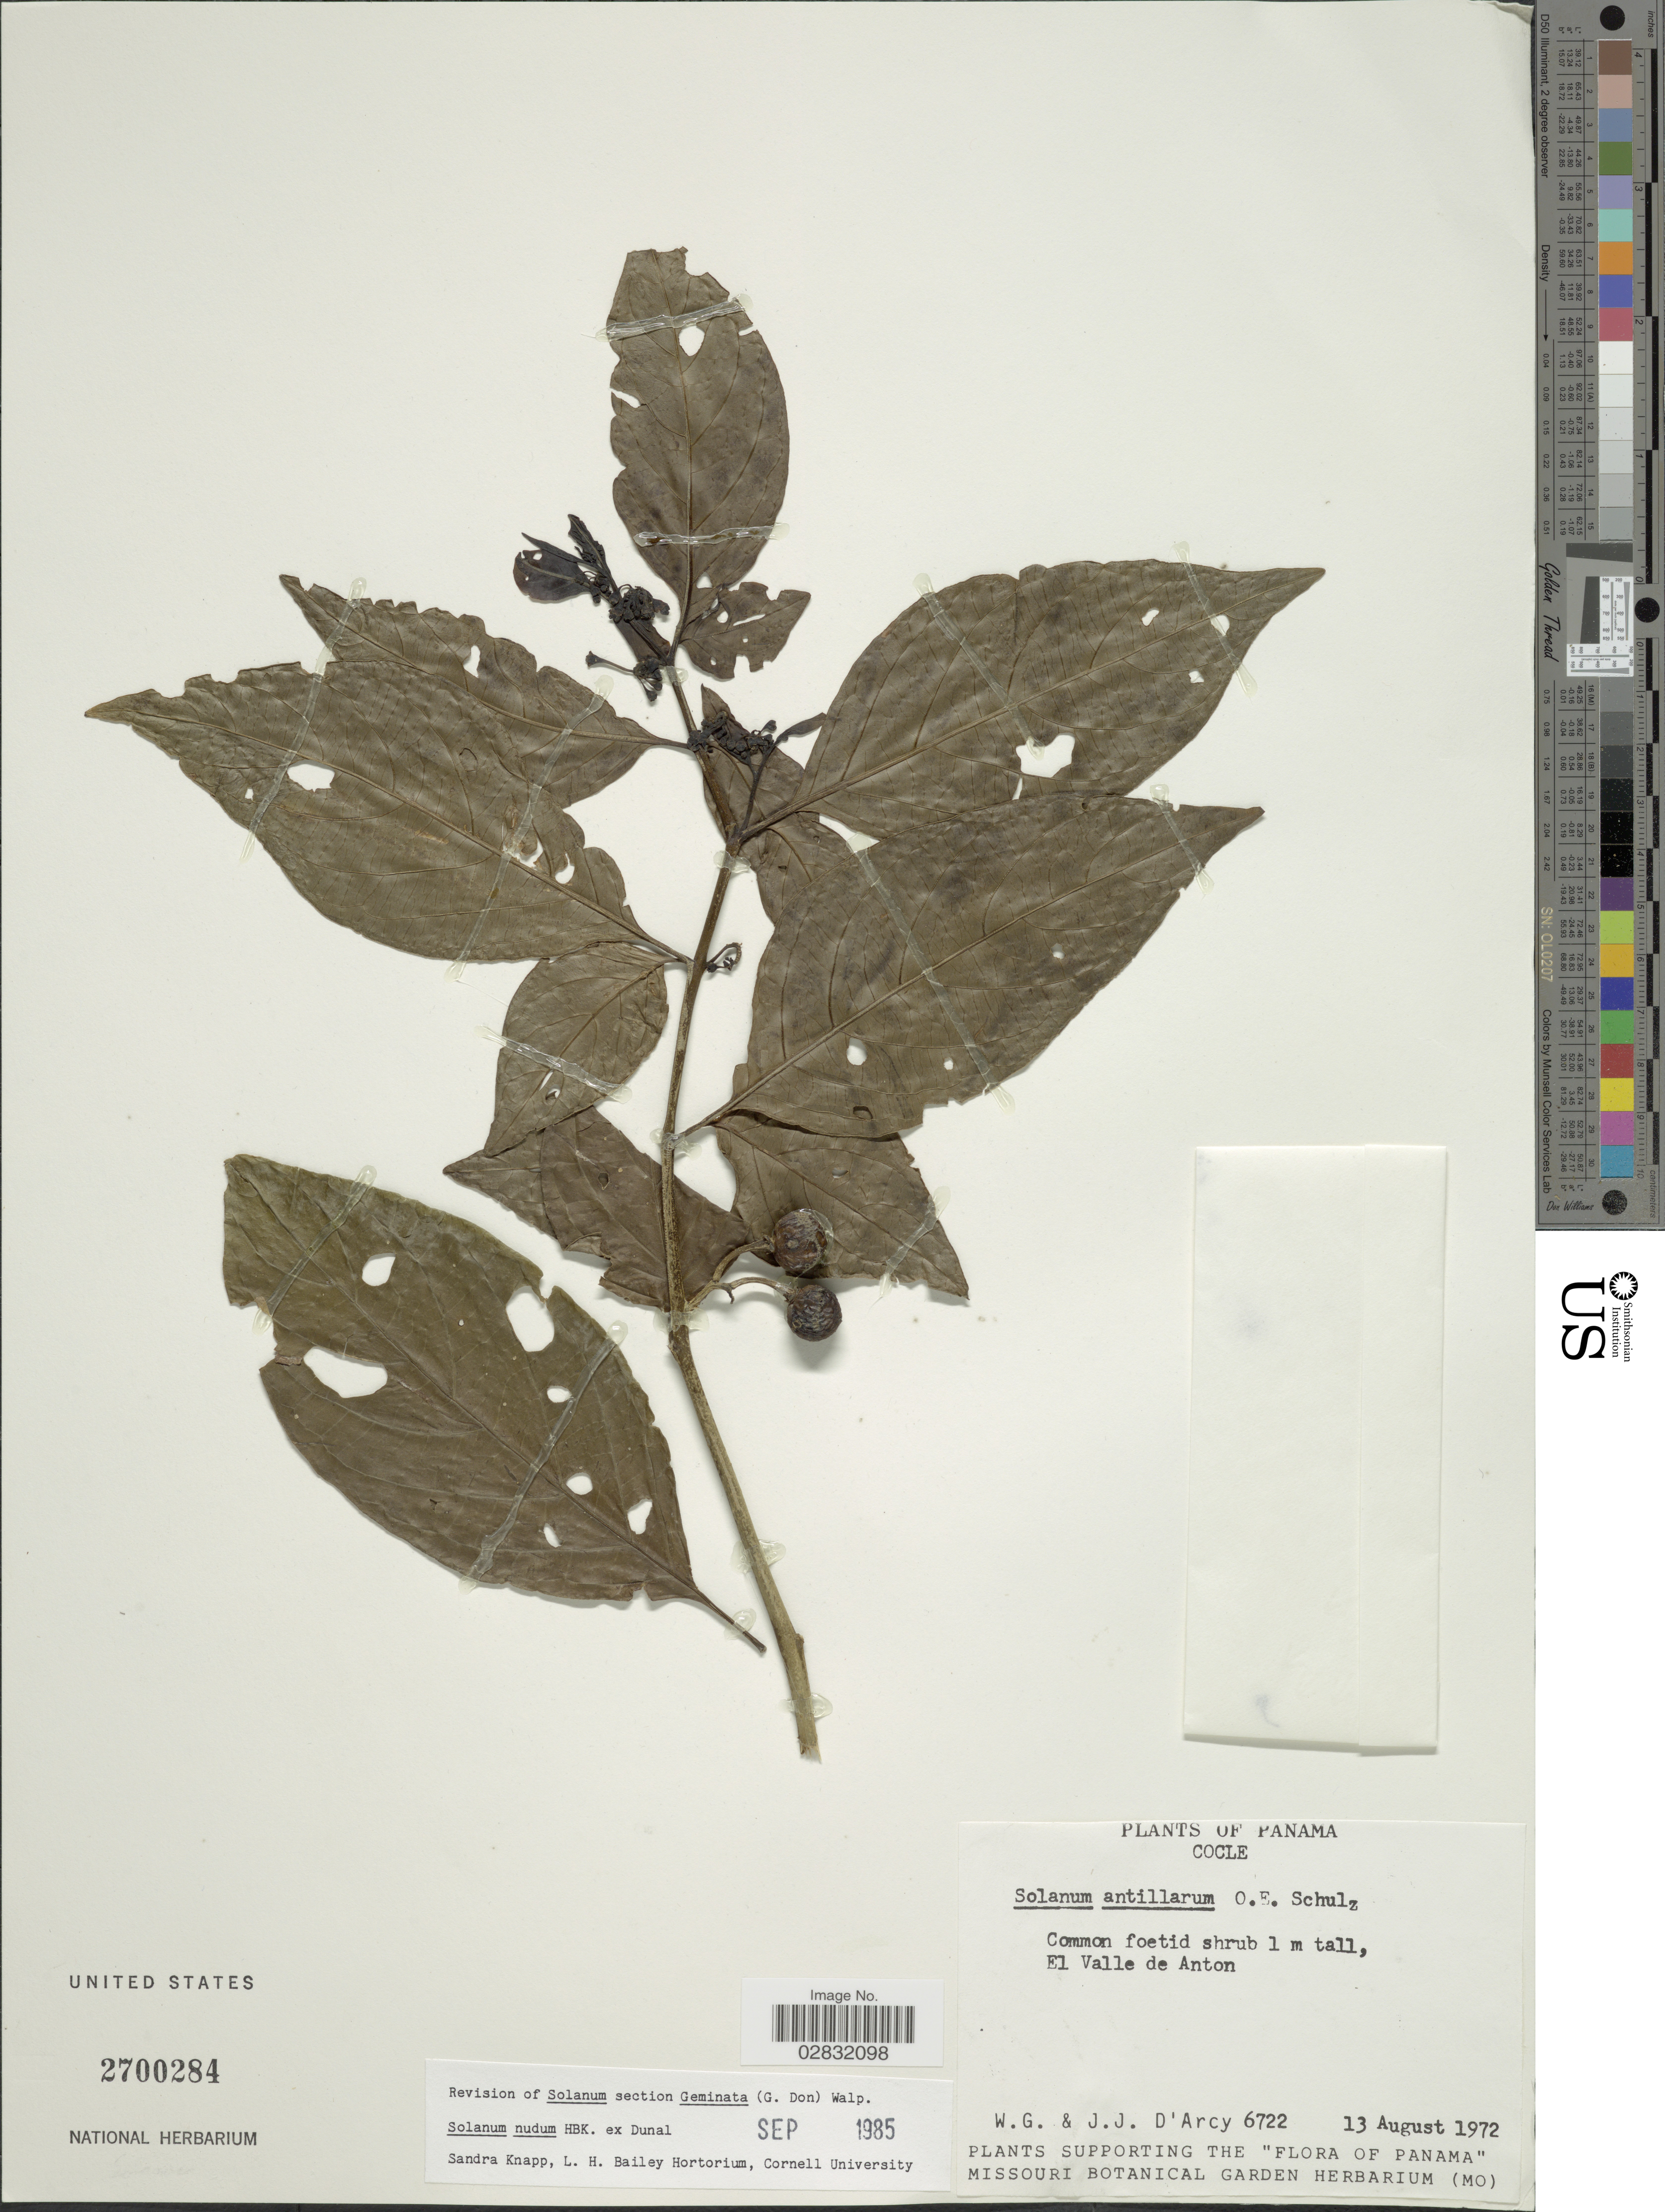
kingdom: Plantae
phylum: Tracheophyta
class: Magnoliopsida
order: Solanales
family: Solanaceae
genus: Solanum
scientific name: Solanum nudum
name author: Humb. & Bonpl. ex Dunal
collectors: W. G. D'Arcy & J. J. D'Arcy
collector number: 6722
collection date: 1972-08-13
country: Panama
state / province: Coclé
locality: Cocle, El Valle de Anton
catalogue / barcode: US 2700284